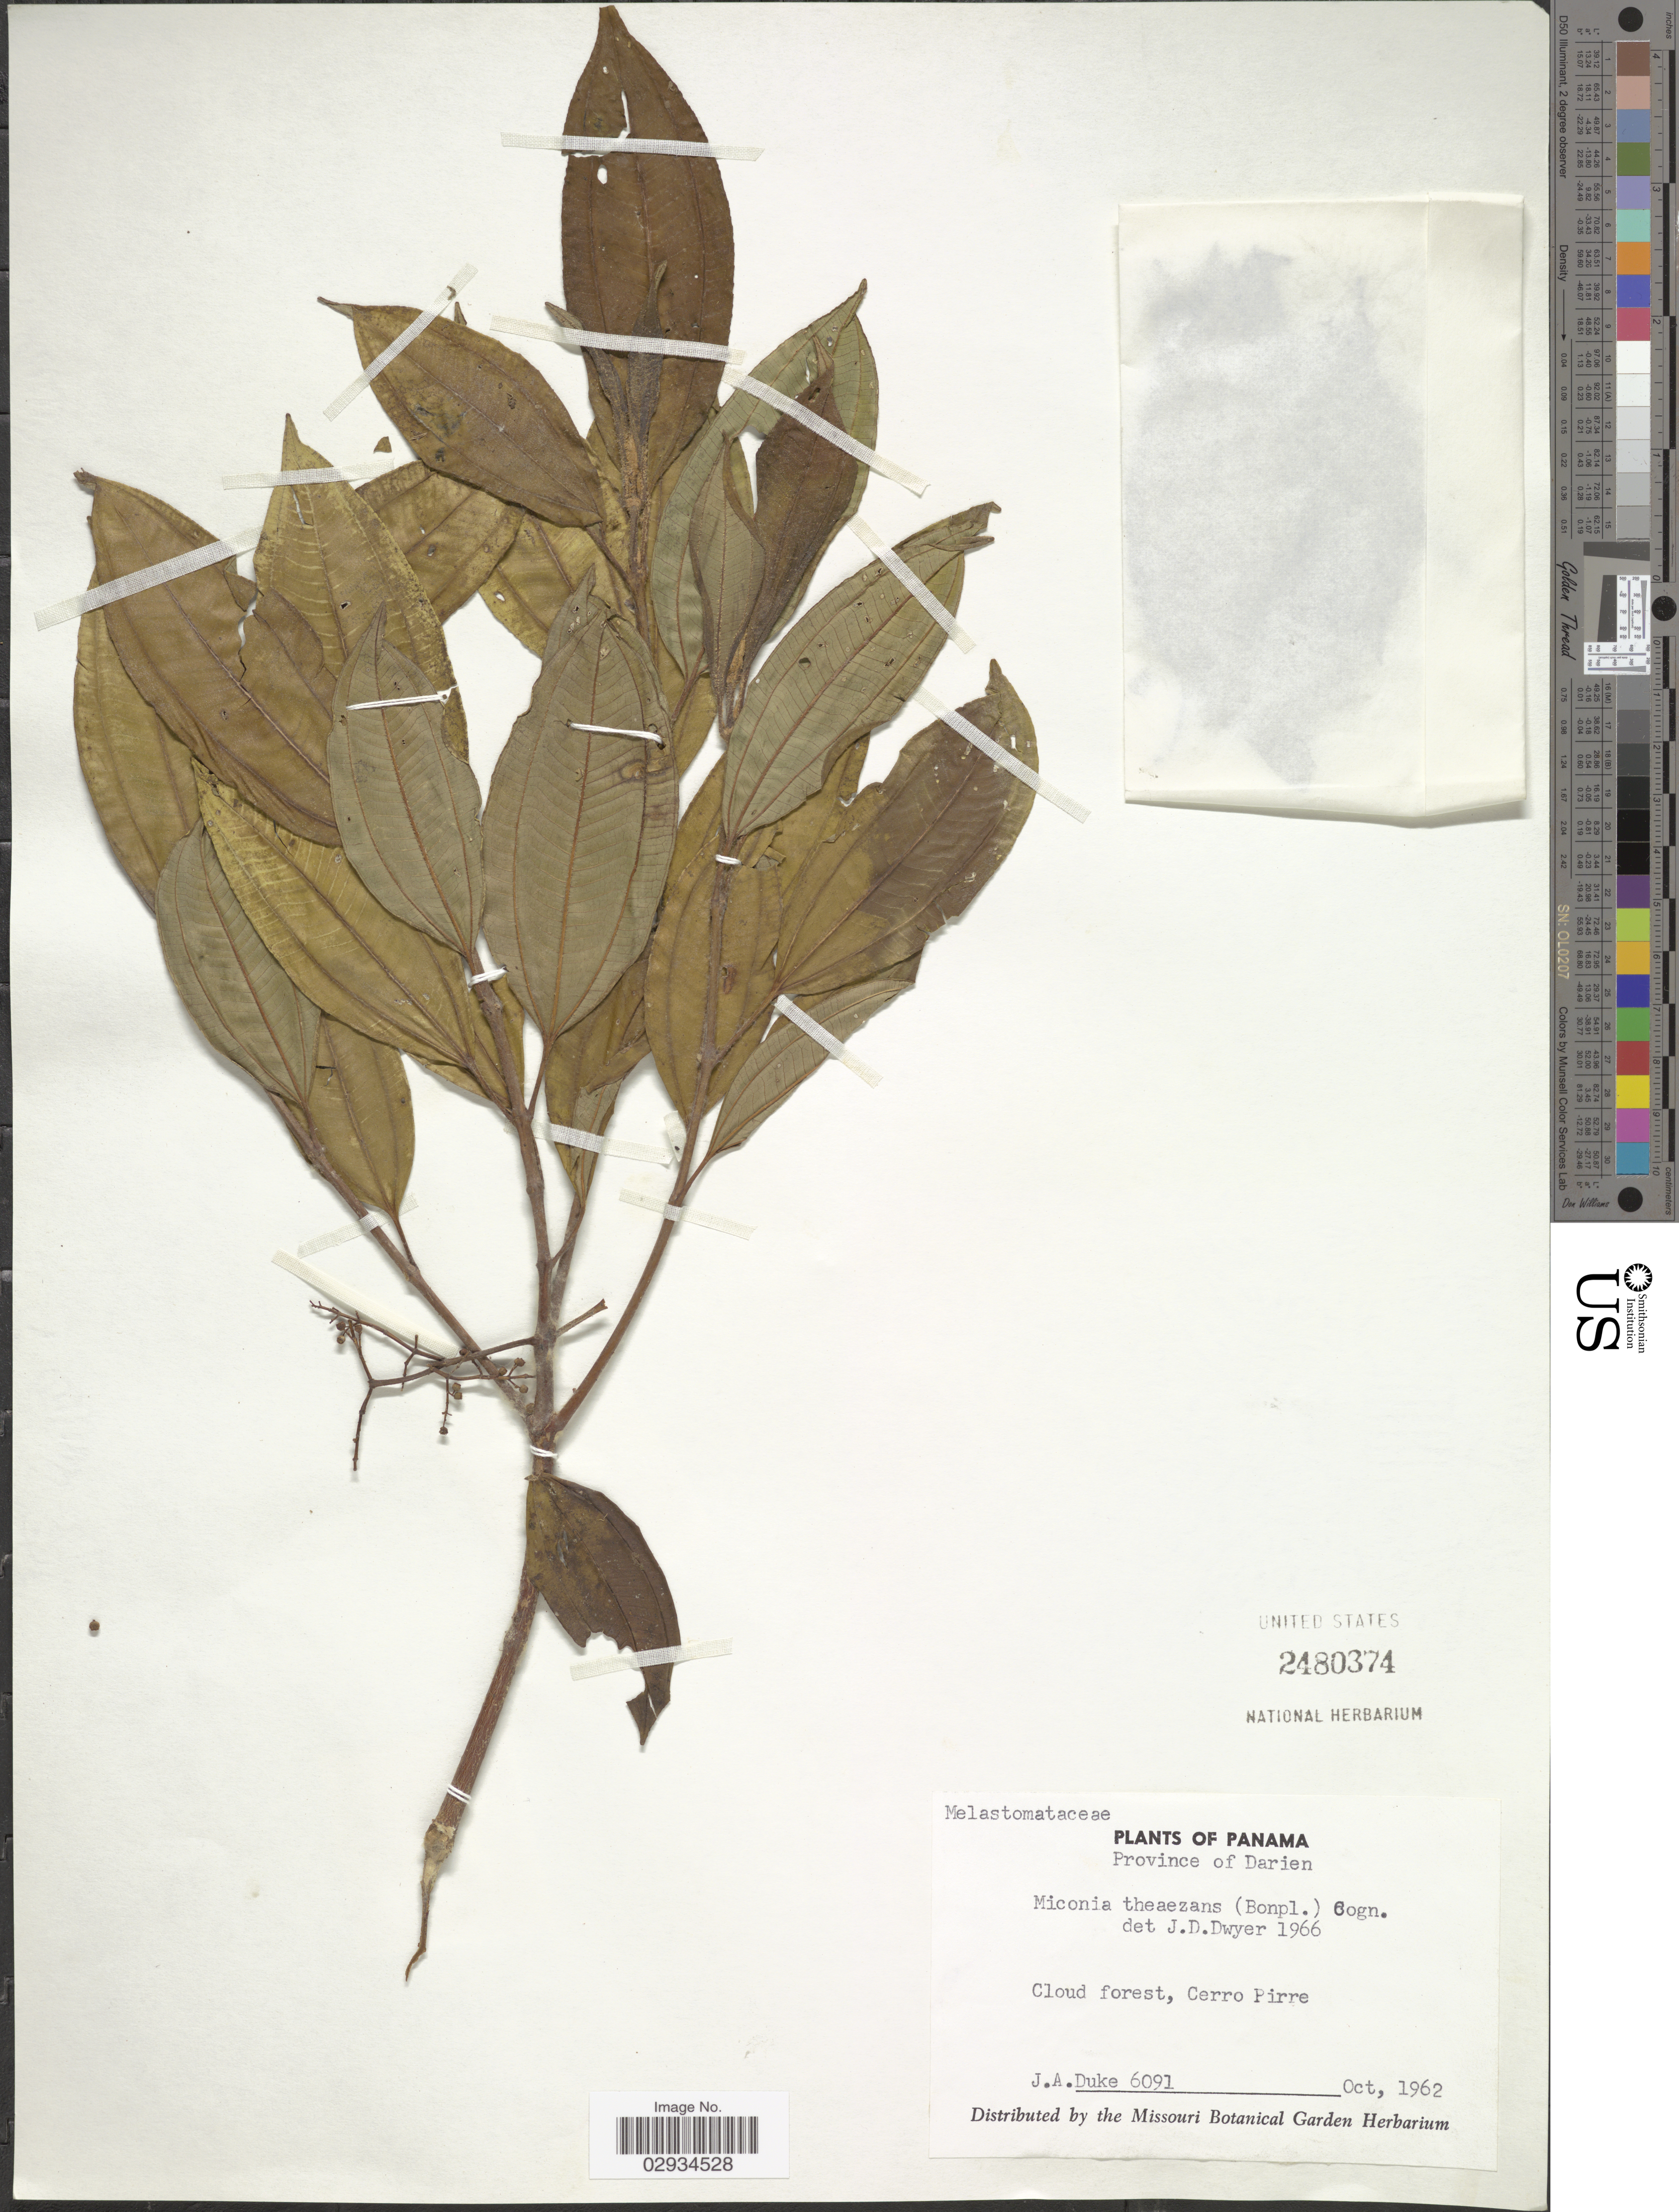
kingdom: Plantae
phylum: Tracheophyta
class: Magnoliopsida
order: Myrtales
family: Melastomataceae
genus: Miconia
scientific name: Miconia theizans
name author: (Bonpl.) Cogn.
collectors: J. A. Duke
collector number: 6091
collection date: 1962-10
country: Panama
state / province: Darién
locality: Cloud forest, Cerro Pirre.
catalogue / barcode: US 2480374